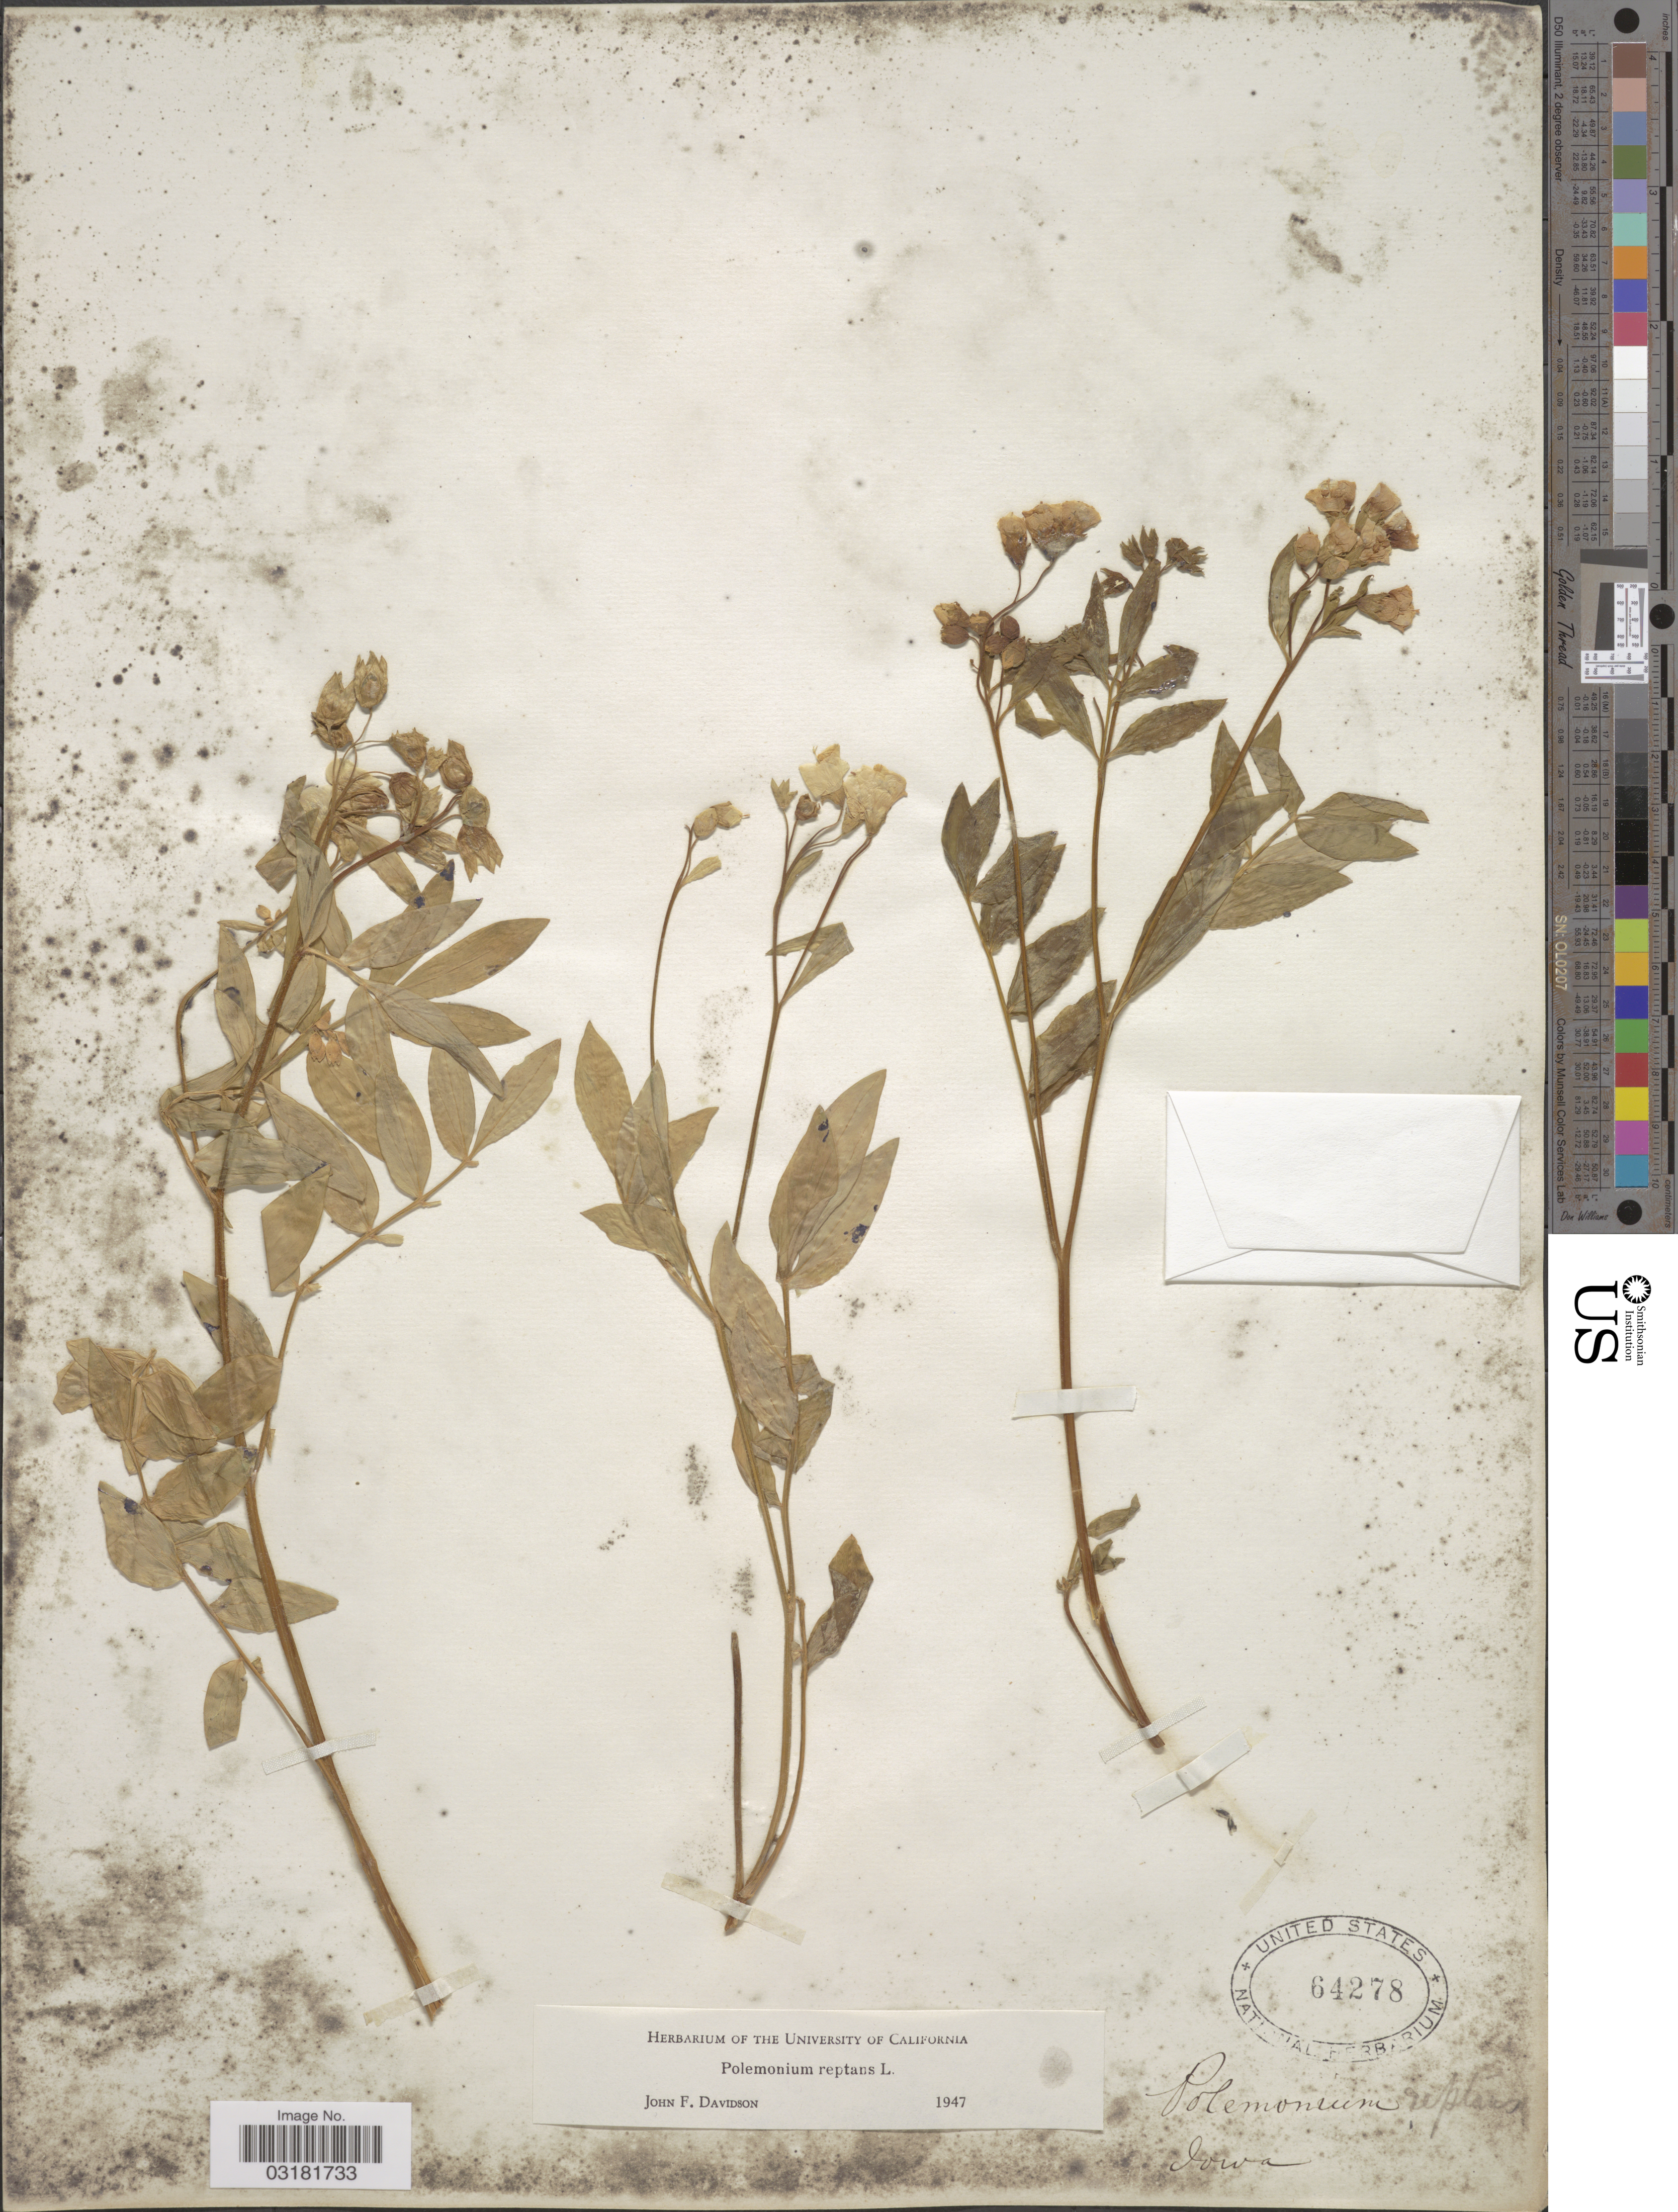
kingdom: Plantae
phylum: Tracheophyta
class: Magnoliopsida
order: Ericales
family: Polemoniaceae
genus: Polemonium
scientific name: Polemonium reptans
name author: L.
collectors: J. F. Davidson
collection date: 1947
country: United States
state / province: Iowa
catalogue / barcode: US 64278